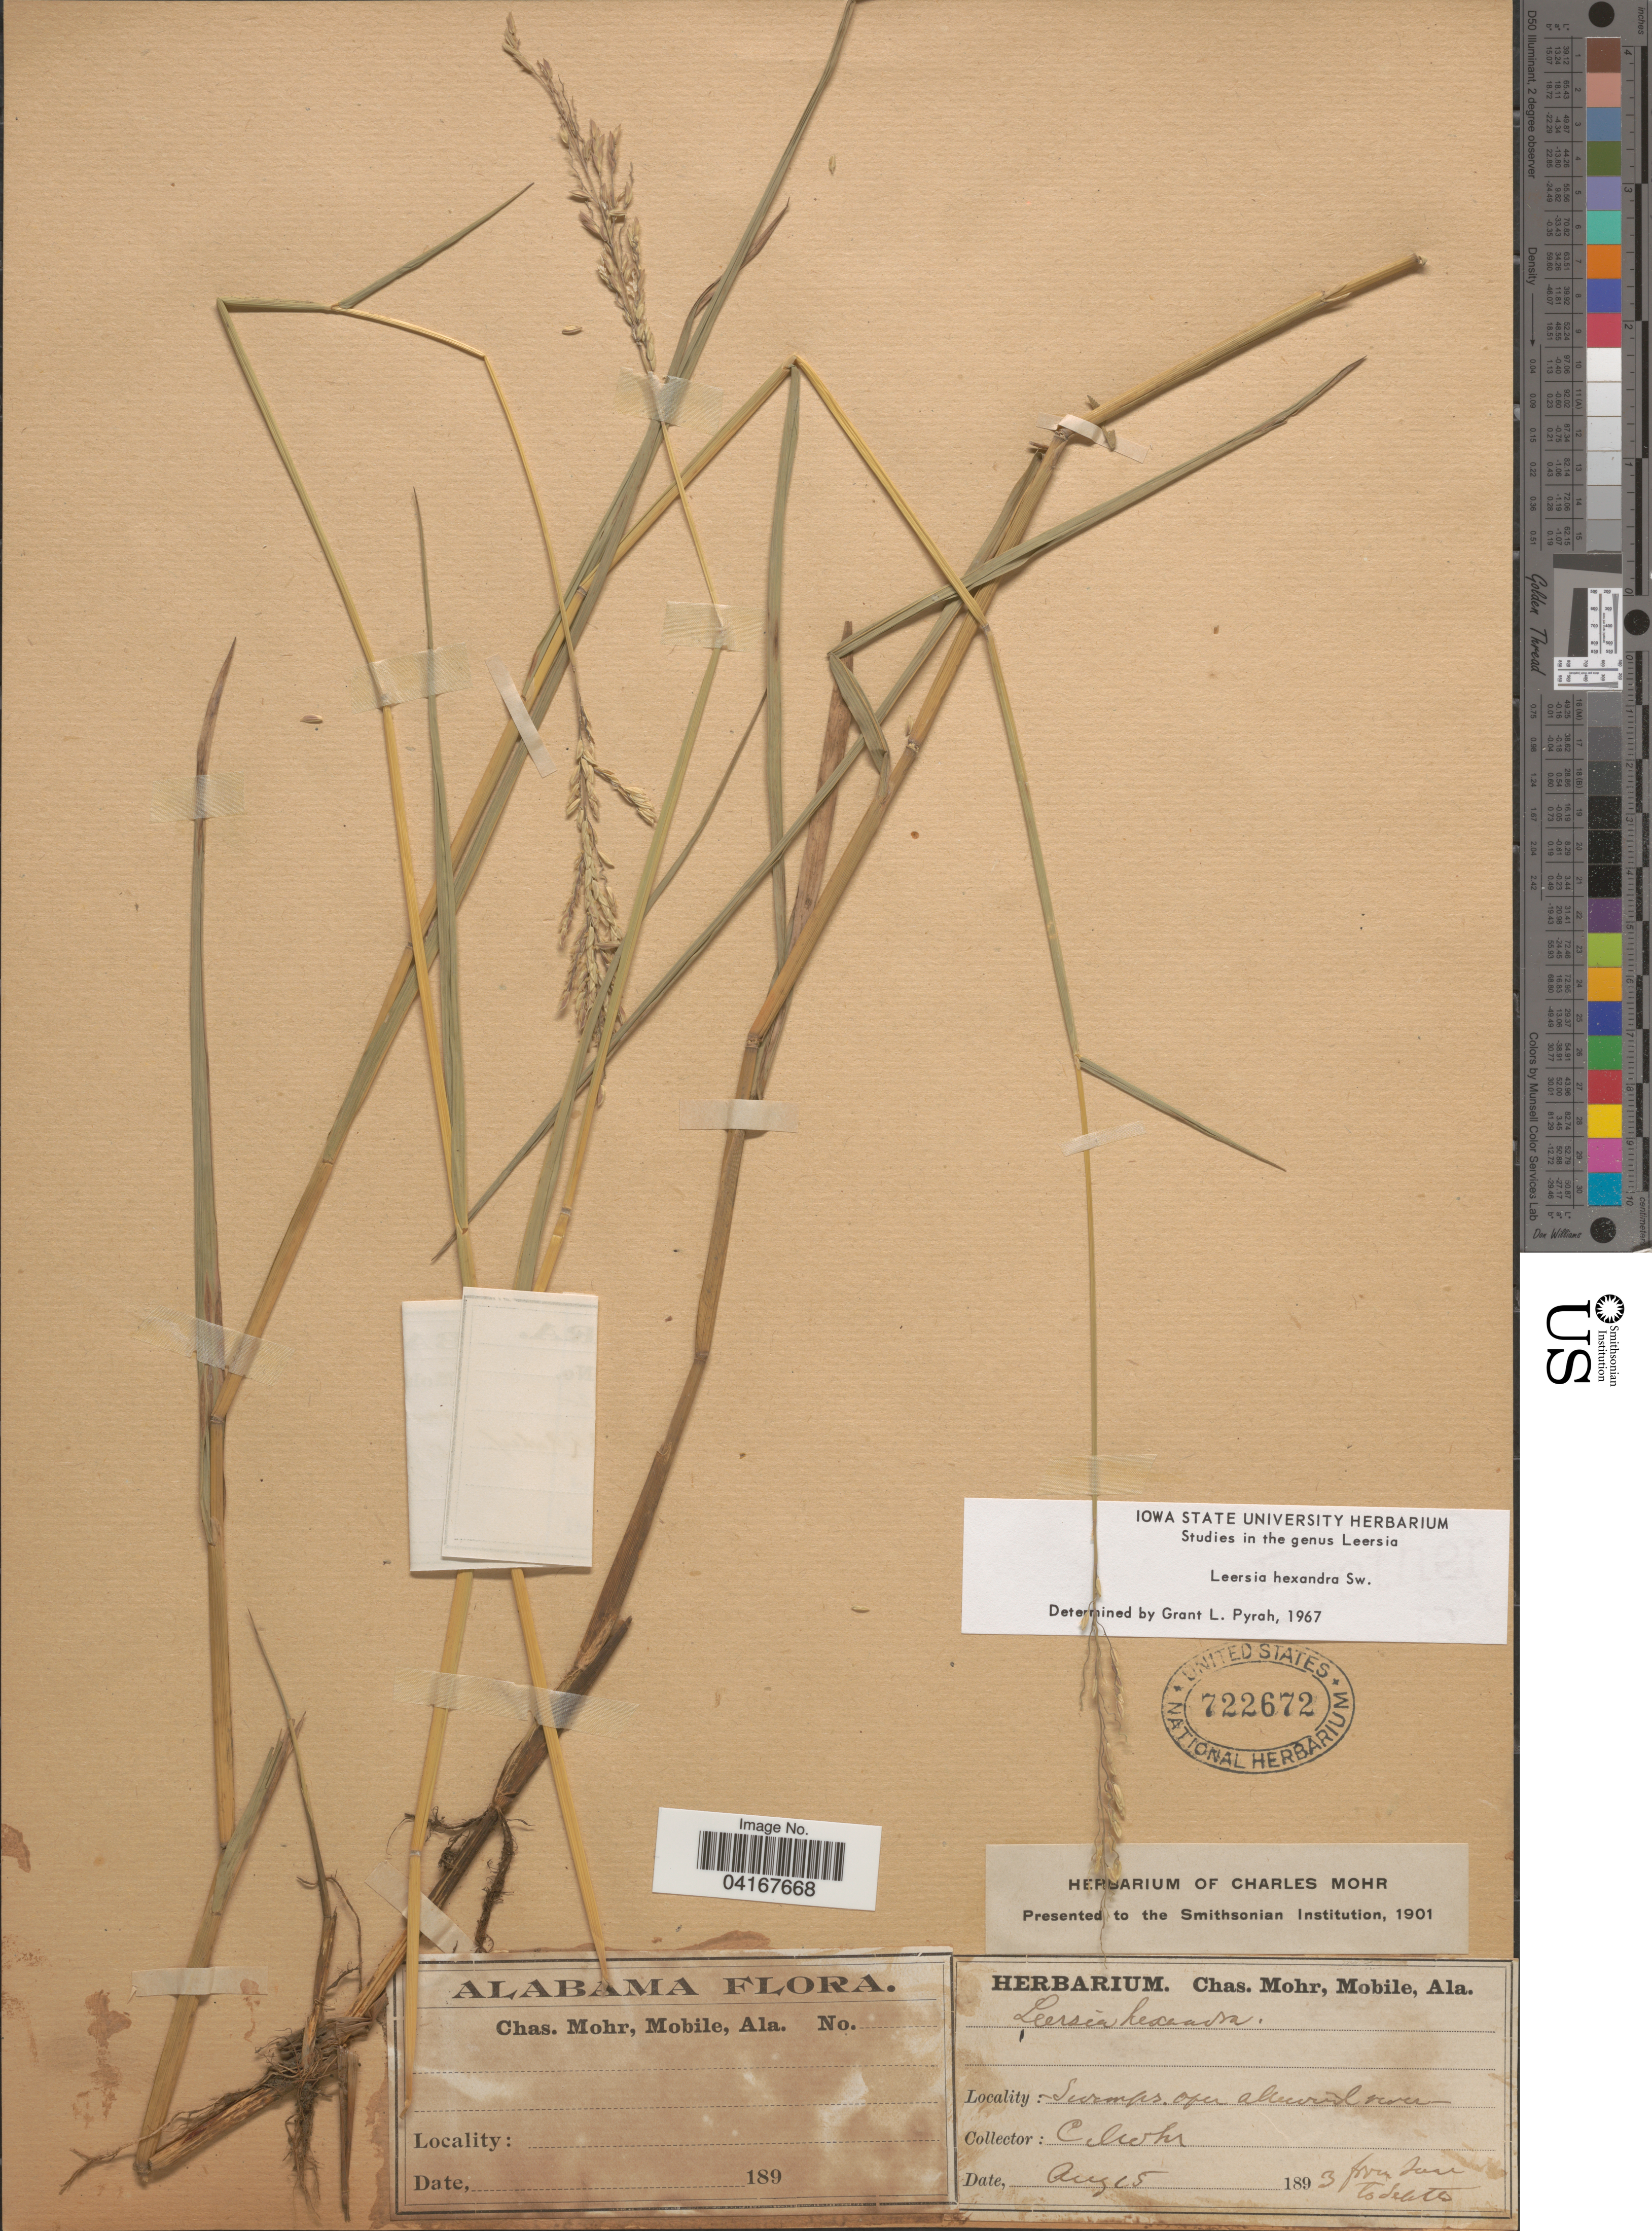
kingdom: Plantae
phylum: Tracheophyta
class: Liliopsida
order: Poales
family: Poaceae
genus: Leersia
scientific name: Leersia hexandra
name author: Sw.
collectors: Mohr, C. T. (herbarium)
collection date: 1893-08-15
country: United States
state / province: Alabama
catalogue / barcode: US 722672